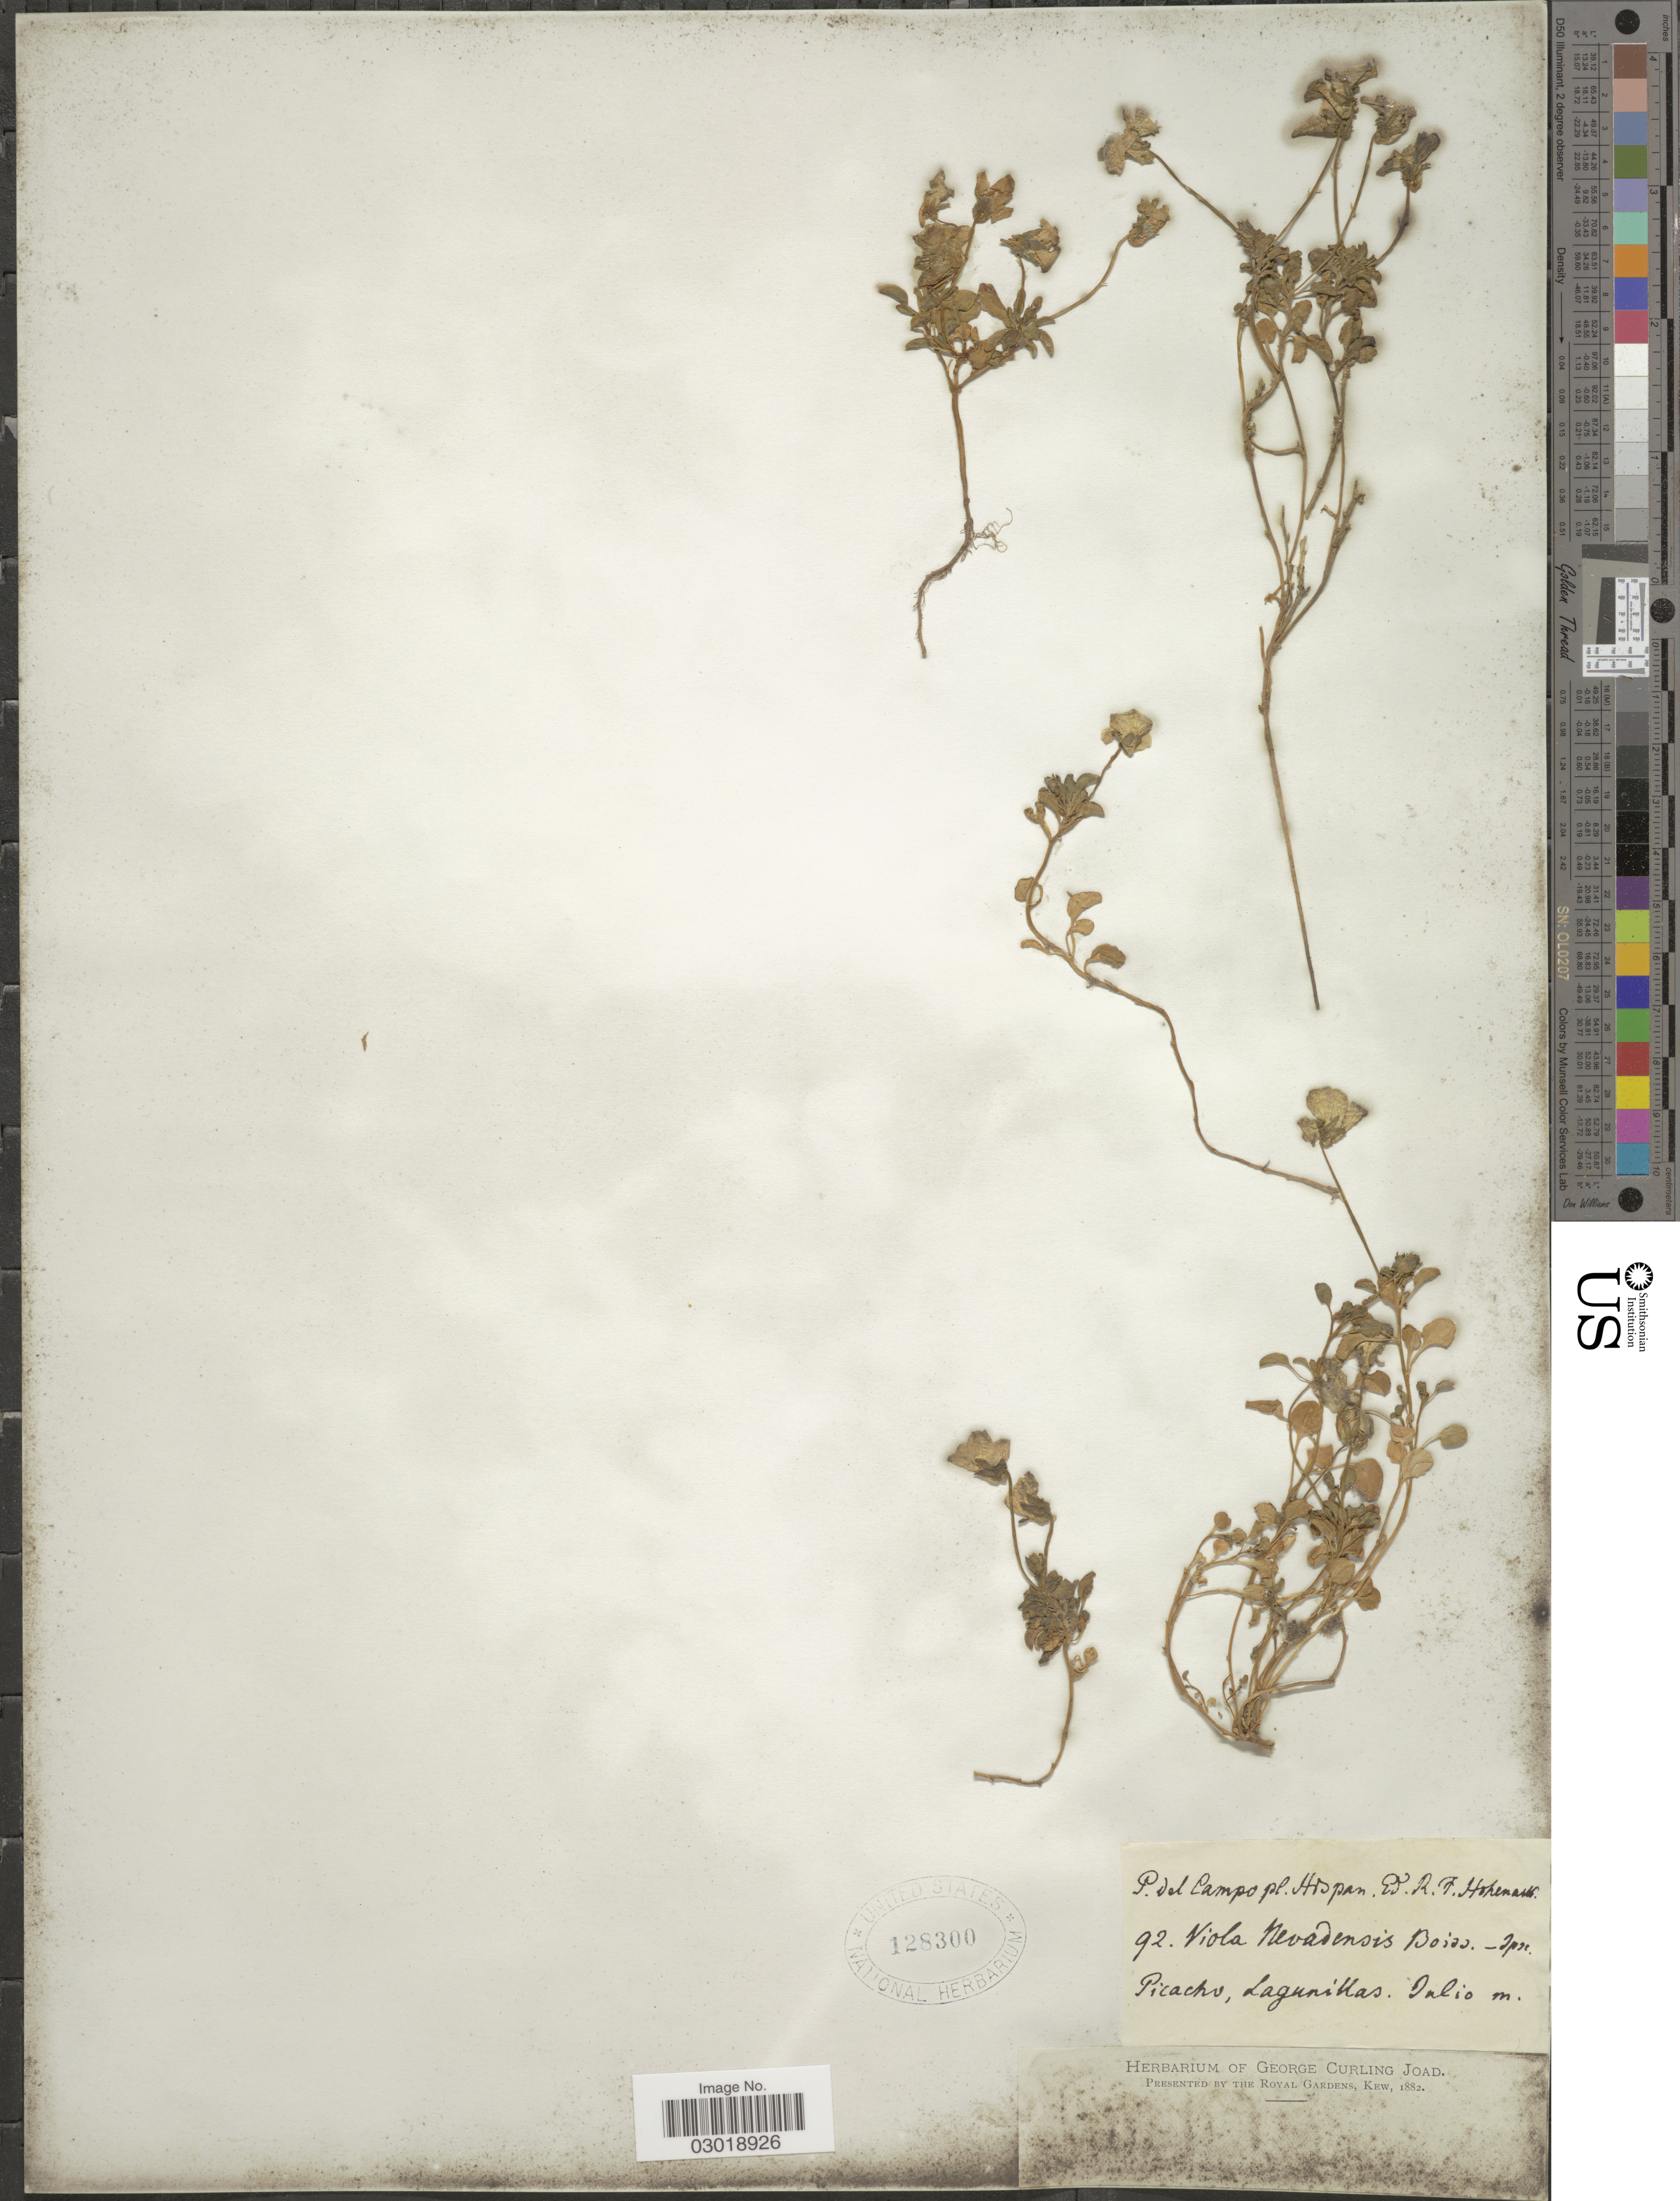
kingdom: Plantae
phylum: Tracheophyta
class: Magnoliopsida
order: Malpighiales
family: Violaceae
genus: Viola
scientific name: Viola nevadensis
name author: Boiss.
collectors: R. F. Hohenacker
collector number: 92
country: Spain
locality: P. del Campo pl. Hispan. Picacho, Lagunillas.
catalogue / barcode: US 128300